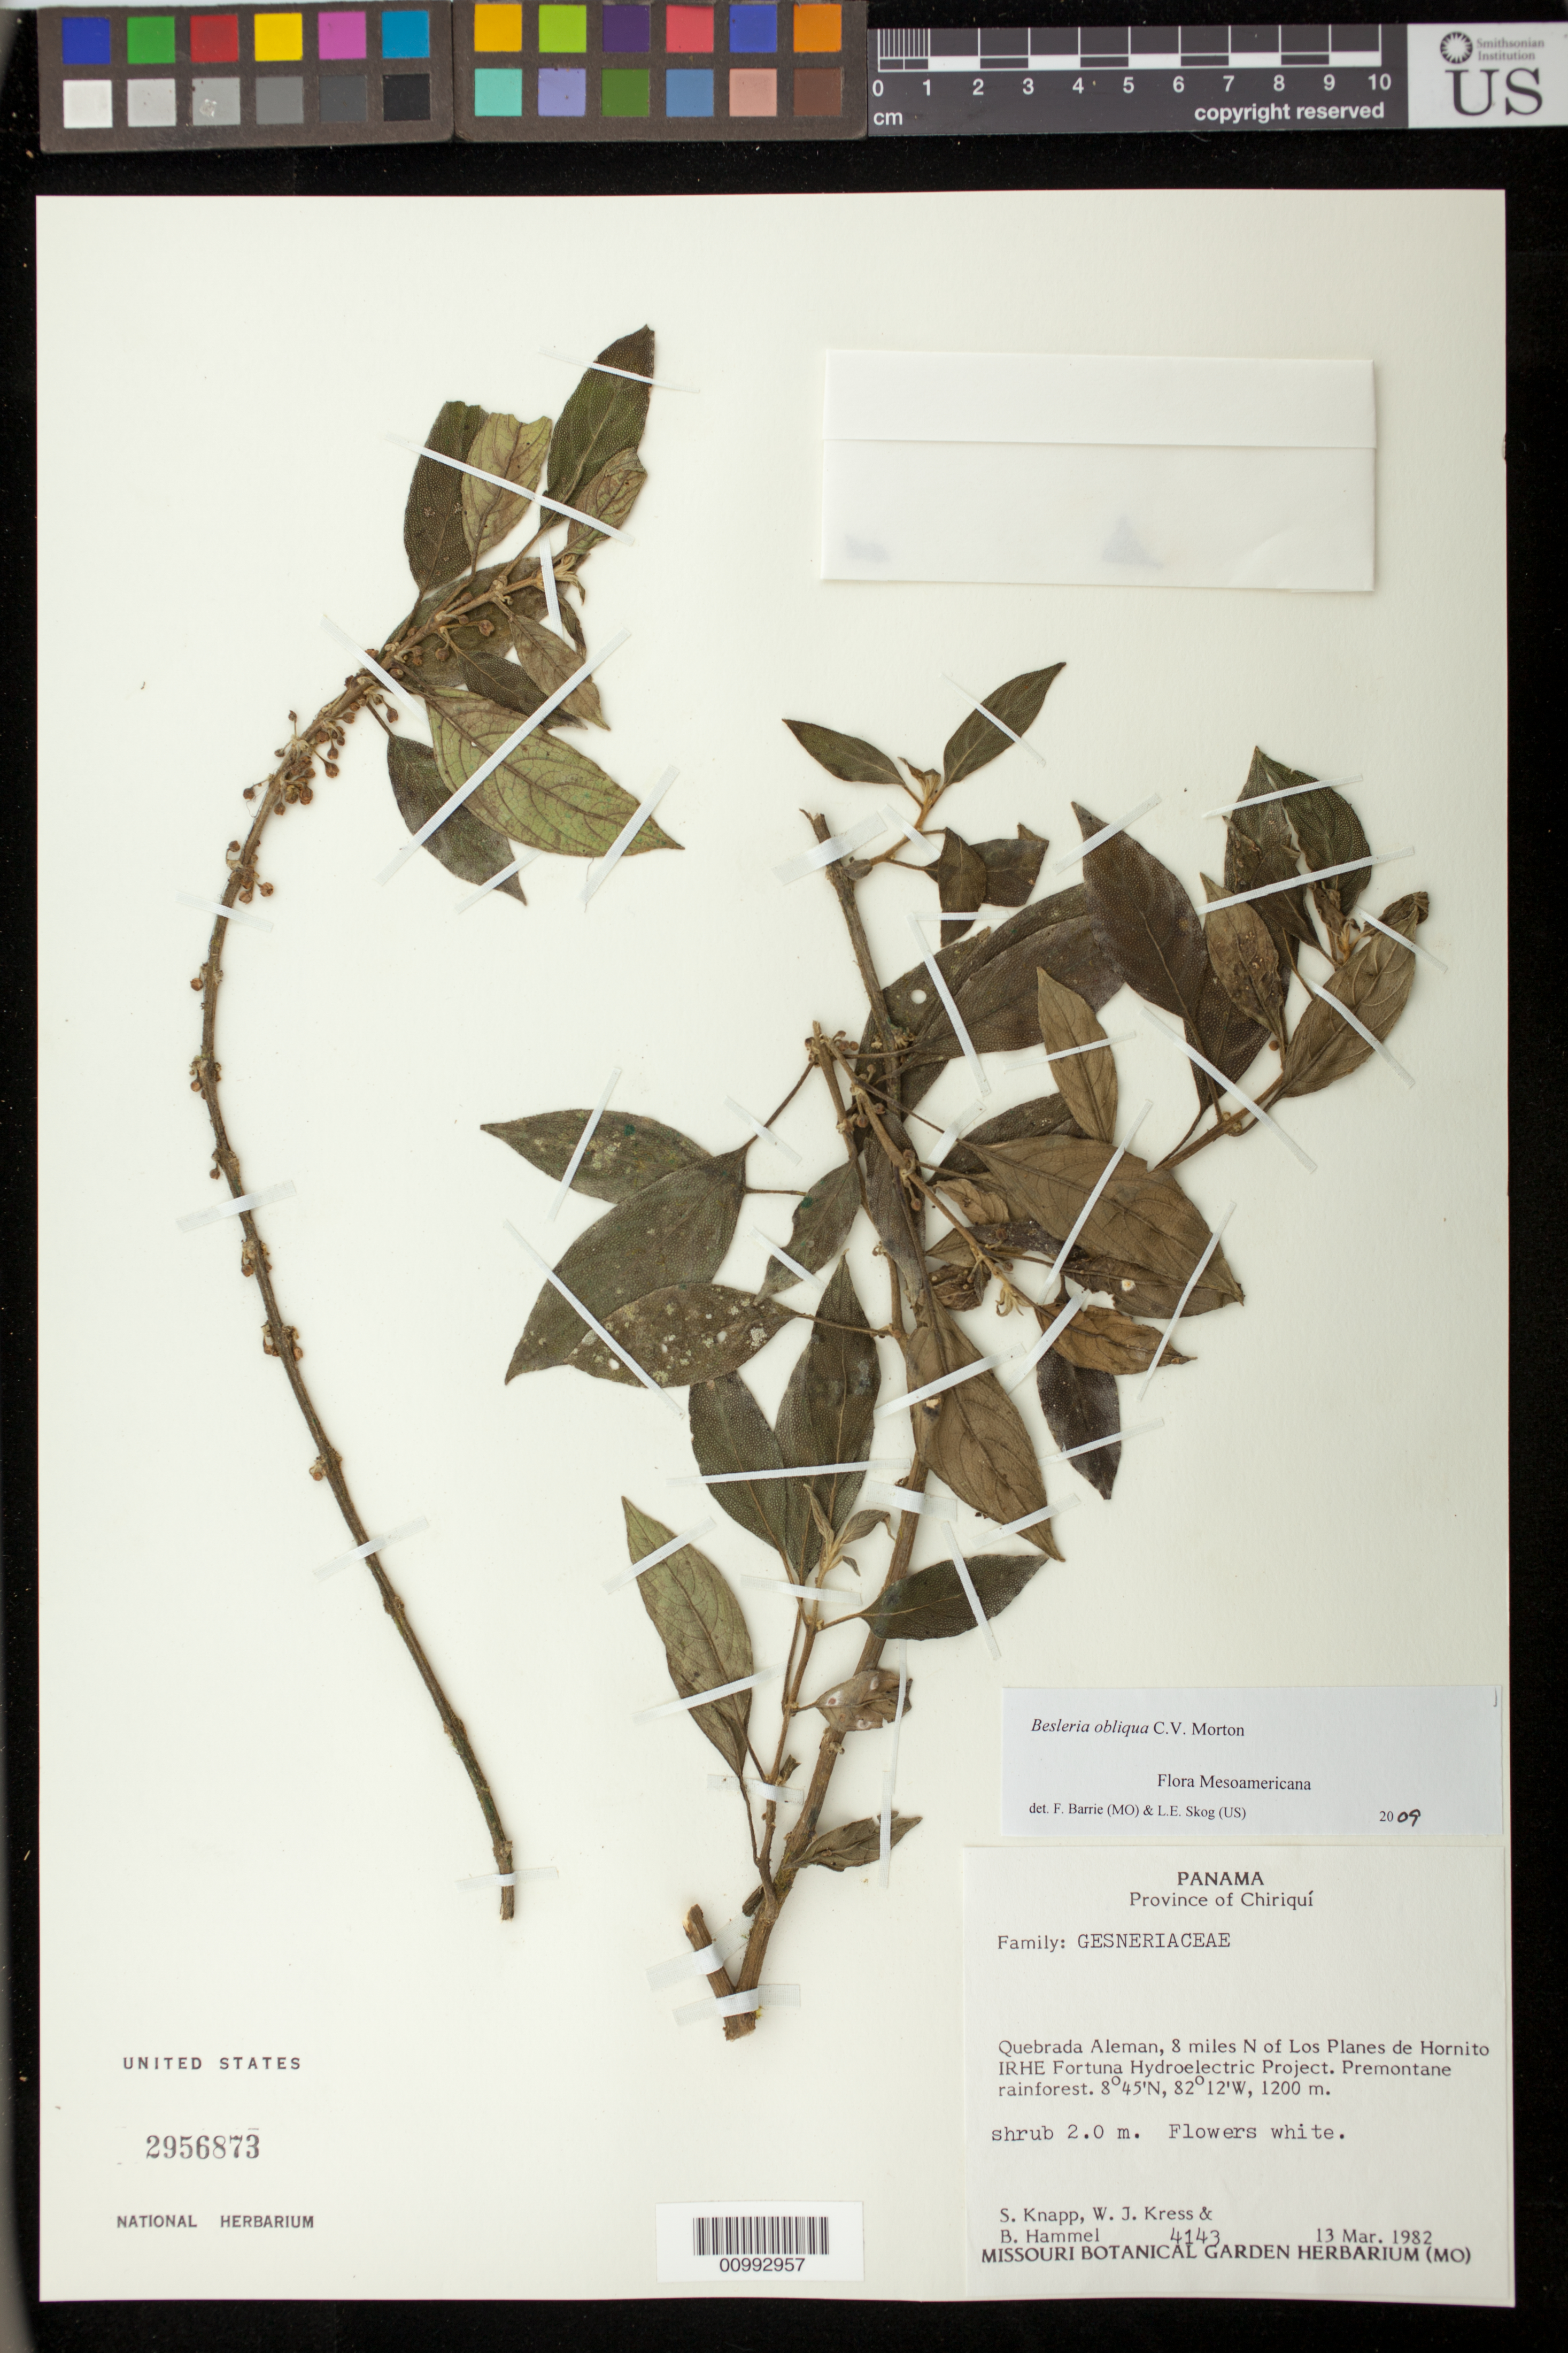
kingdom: Plantae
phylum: Tracheophyta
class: Magnoliopsida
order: Lamiales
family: Gesneriaceae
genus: Besleria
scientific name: Besleria obliqua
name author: C.V. Morton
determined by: Barrie, F. R.; Skog, Laurence E.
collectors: S. Knapp, W. J. Kress & B. Hammel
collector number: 4143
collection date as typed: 13 Mar 1982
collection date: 1982-03-13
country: Panama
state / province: Chiriquí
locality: Quebrada Aleman, 8 miles N of Los Planes de Hornito IRHE Fortuna Hydroelectric Project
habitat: Premontane rainforest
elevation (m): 1200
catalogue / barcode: US 2956873